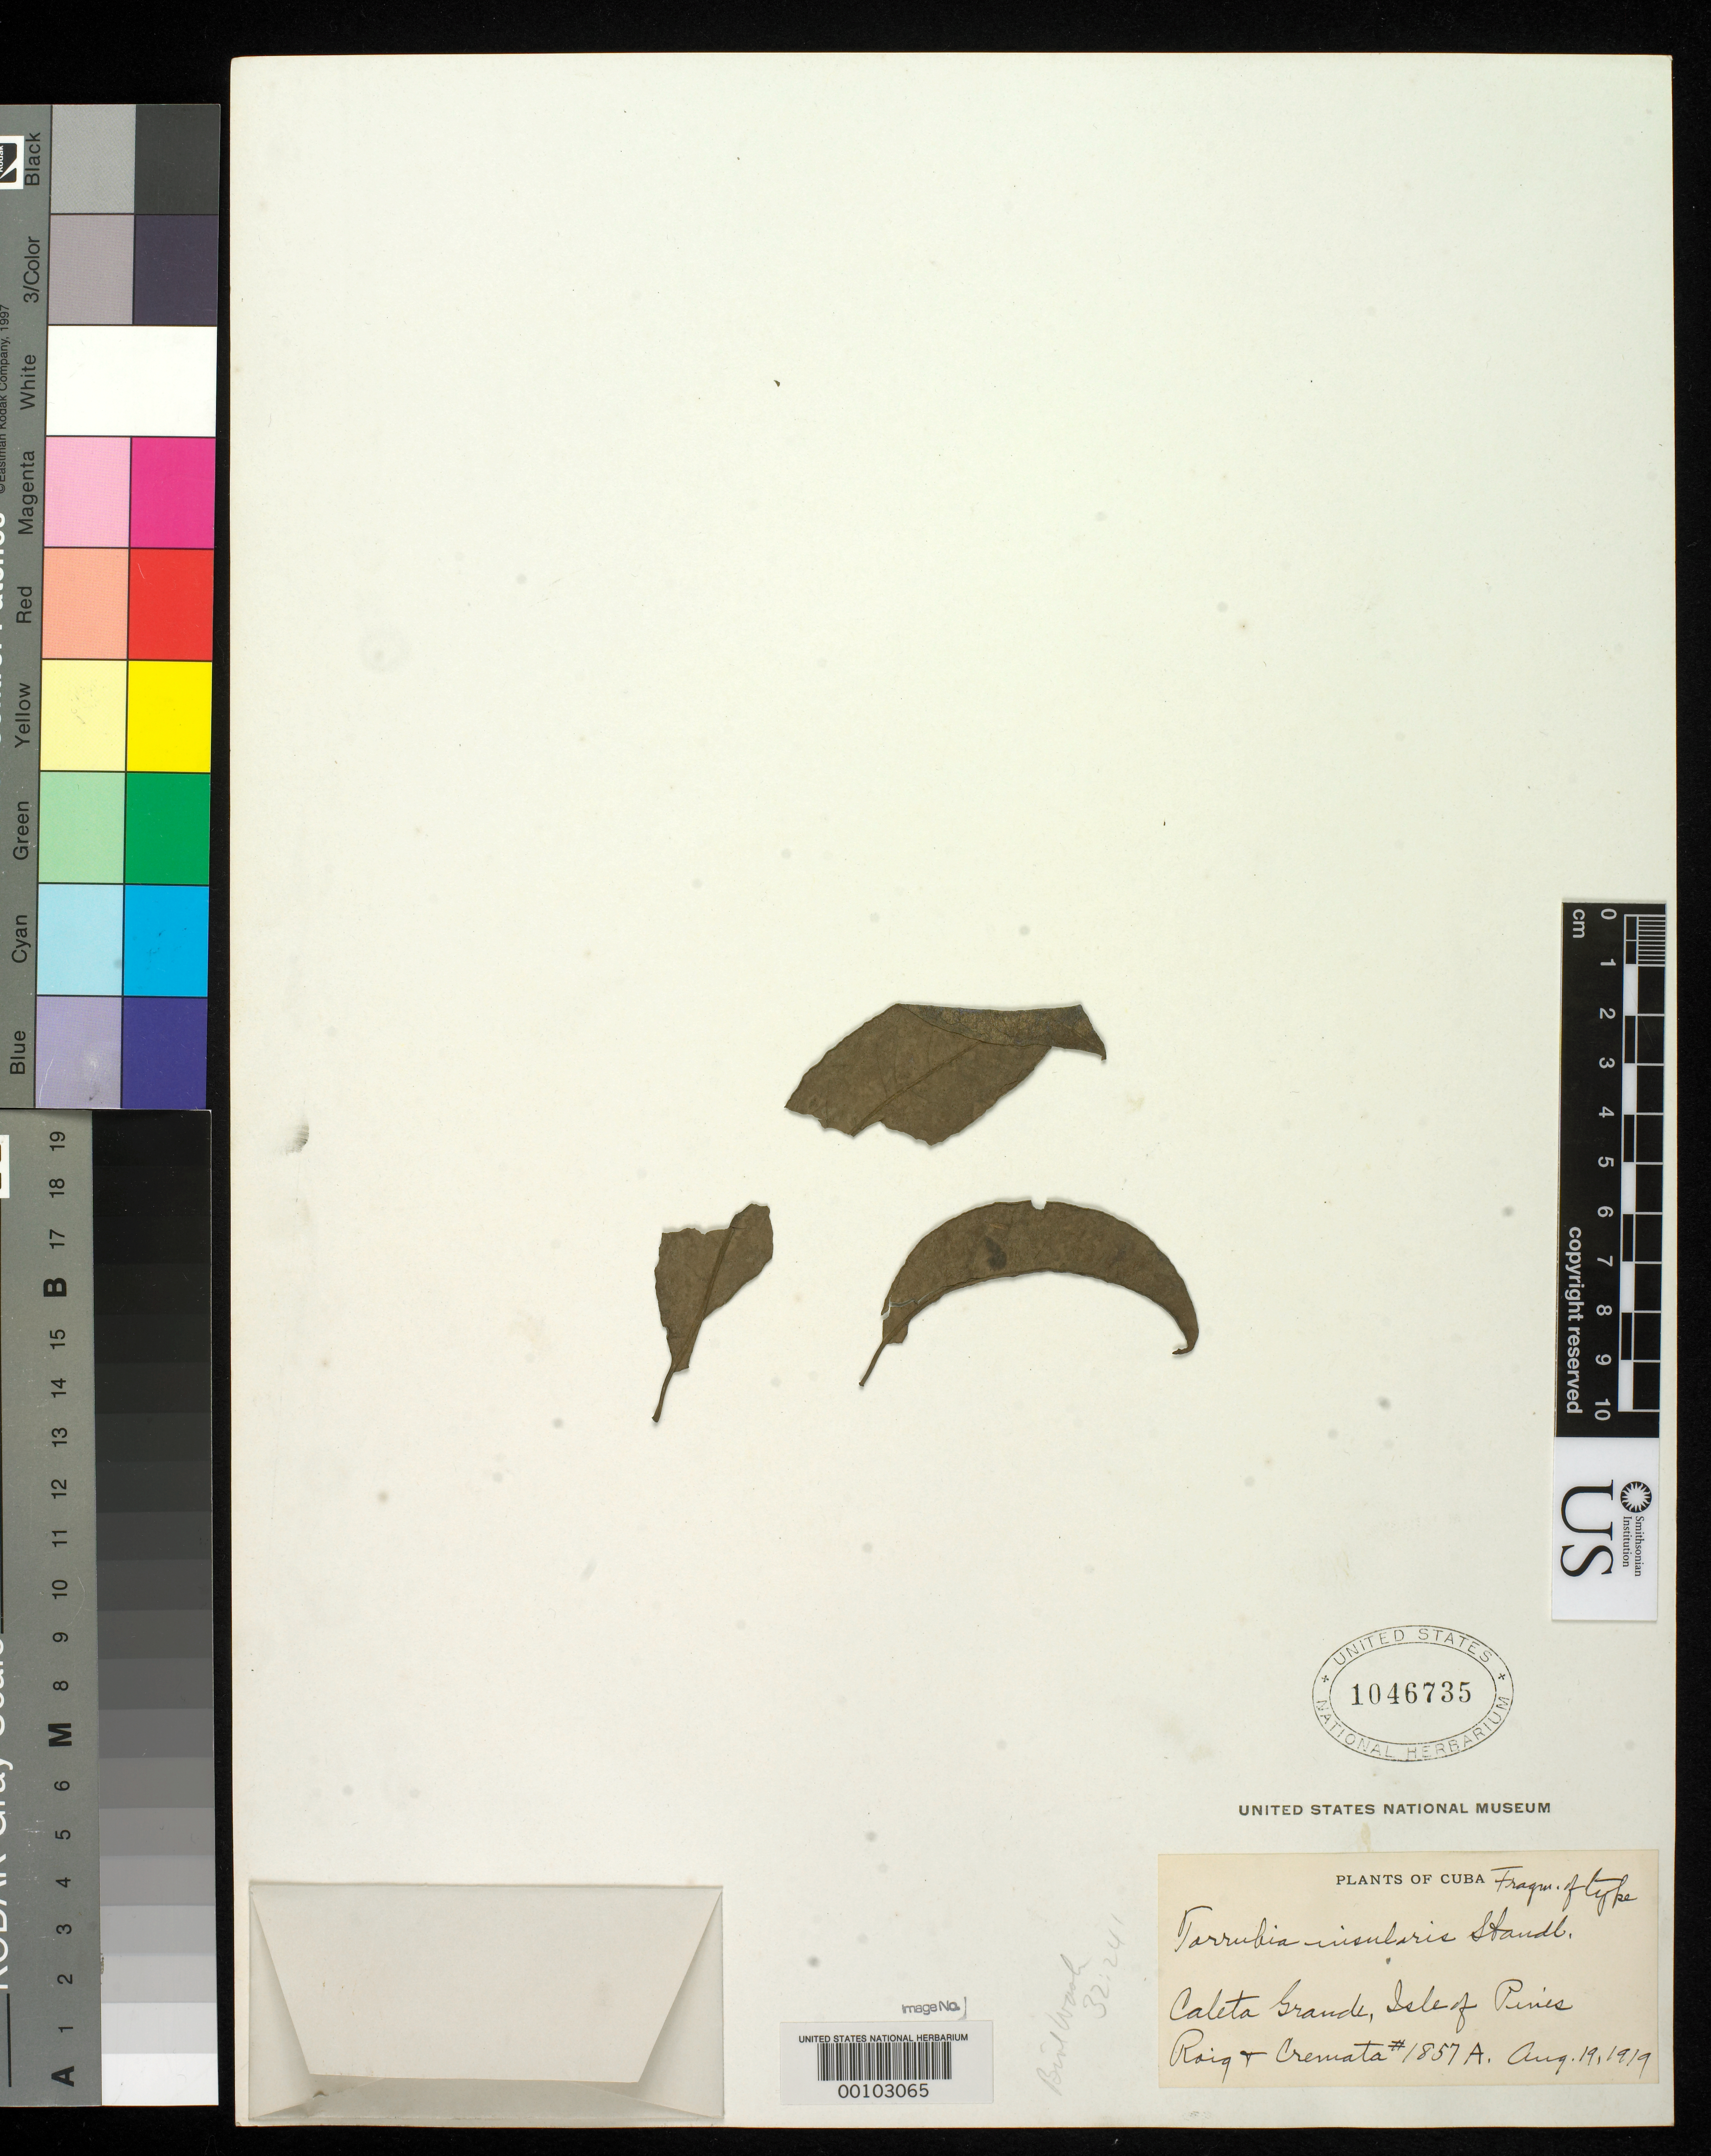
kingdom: Plantae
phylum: Tracheophyta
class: Magnoliopsida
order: Caryophyllales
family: Nyctaginaceae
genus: Torrubia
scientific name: Torrubia insularis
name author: Standl.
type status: Isotype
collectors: J. Roig & -. Cremata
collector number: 1857 A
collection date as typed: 19 Aug 1919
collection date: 1919-08-19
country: Cuba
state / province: La Habana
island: Greater Antilles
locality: Caleta Grande, Isle of Pines.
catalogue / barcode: US 1046735